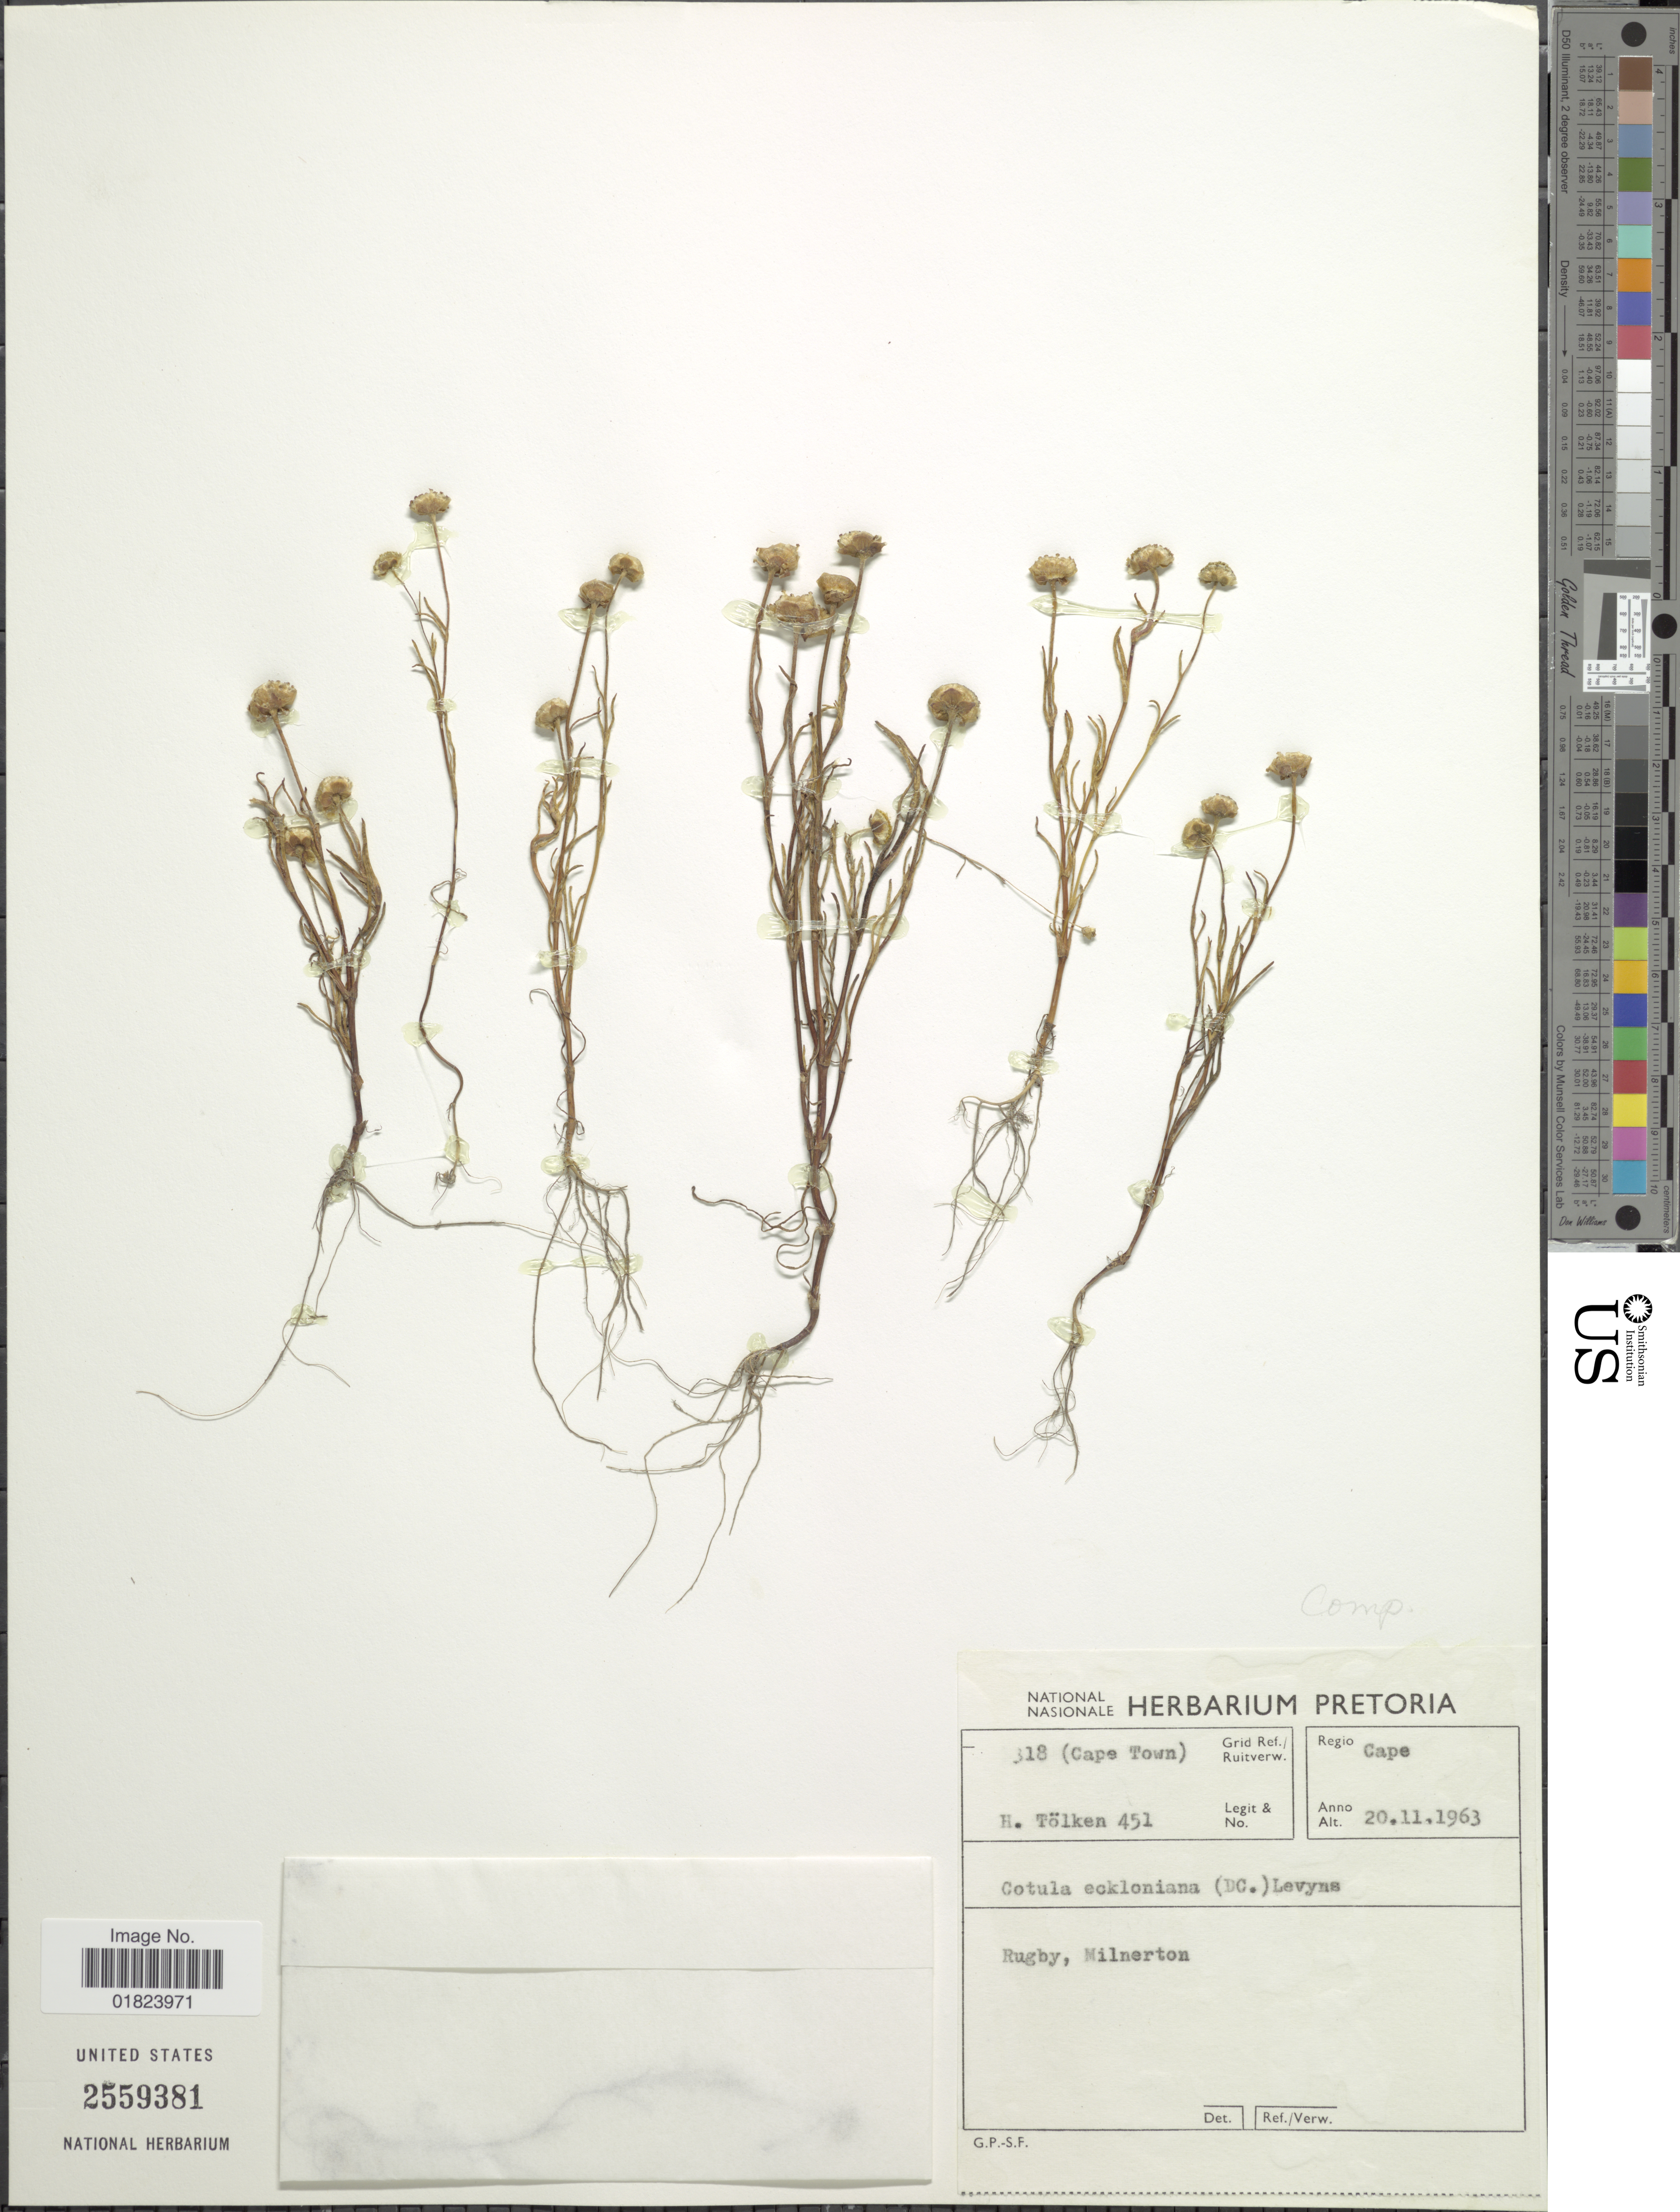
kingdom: Plantae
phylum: Tracheophyta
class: Magnoliopsida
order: Asterales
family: Asteraceae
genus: Cotula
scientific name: Cotula ekloniana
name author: (DC.) Levyns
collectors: H. R. Tölken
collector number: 451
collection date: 1963-11-20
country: South Africa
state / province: Western Cape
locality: Regio Cape, (Cape Town), Rugby, Milnerton.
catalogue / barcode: US 2559381